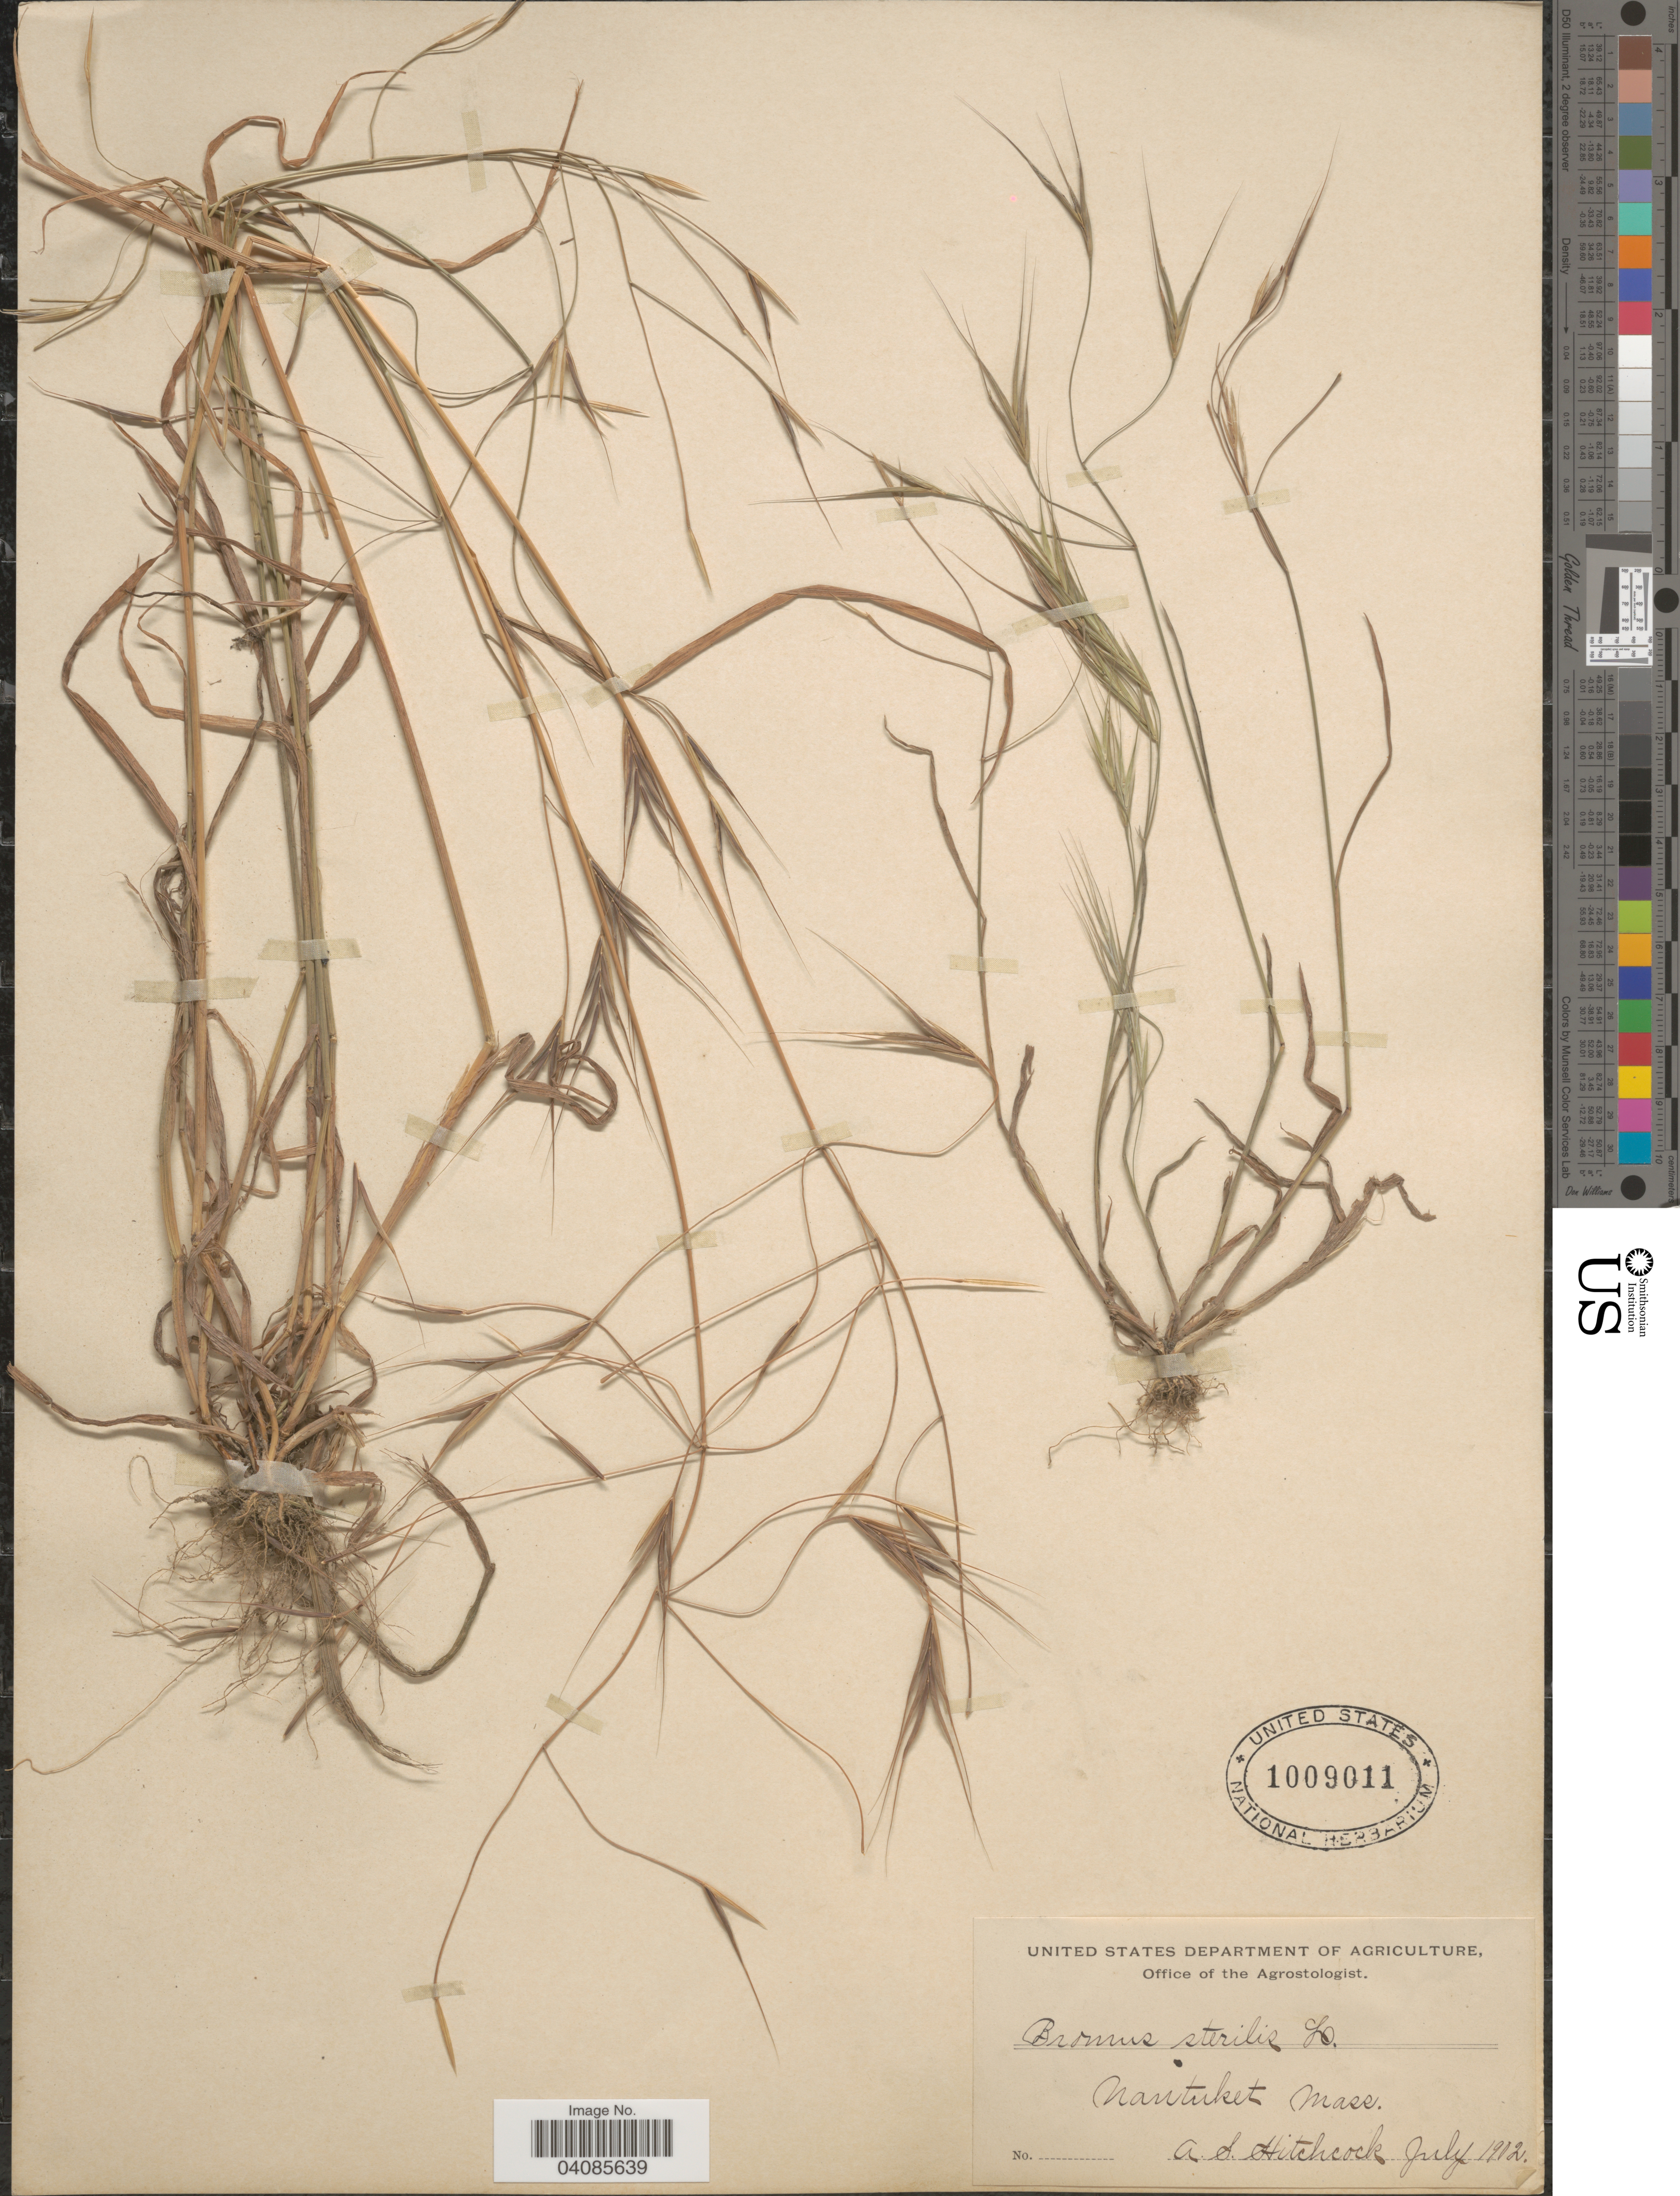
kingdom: Plantae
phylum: Tracheophyta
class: Liliopsida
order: Poales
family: Poaceae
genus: Bromus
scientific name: Bromus sterilis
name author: L.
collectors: A. S. Hitchcock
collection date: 1902-07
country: United States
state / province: Massachusetts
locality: Nantuket.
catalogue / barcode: US 1009011